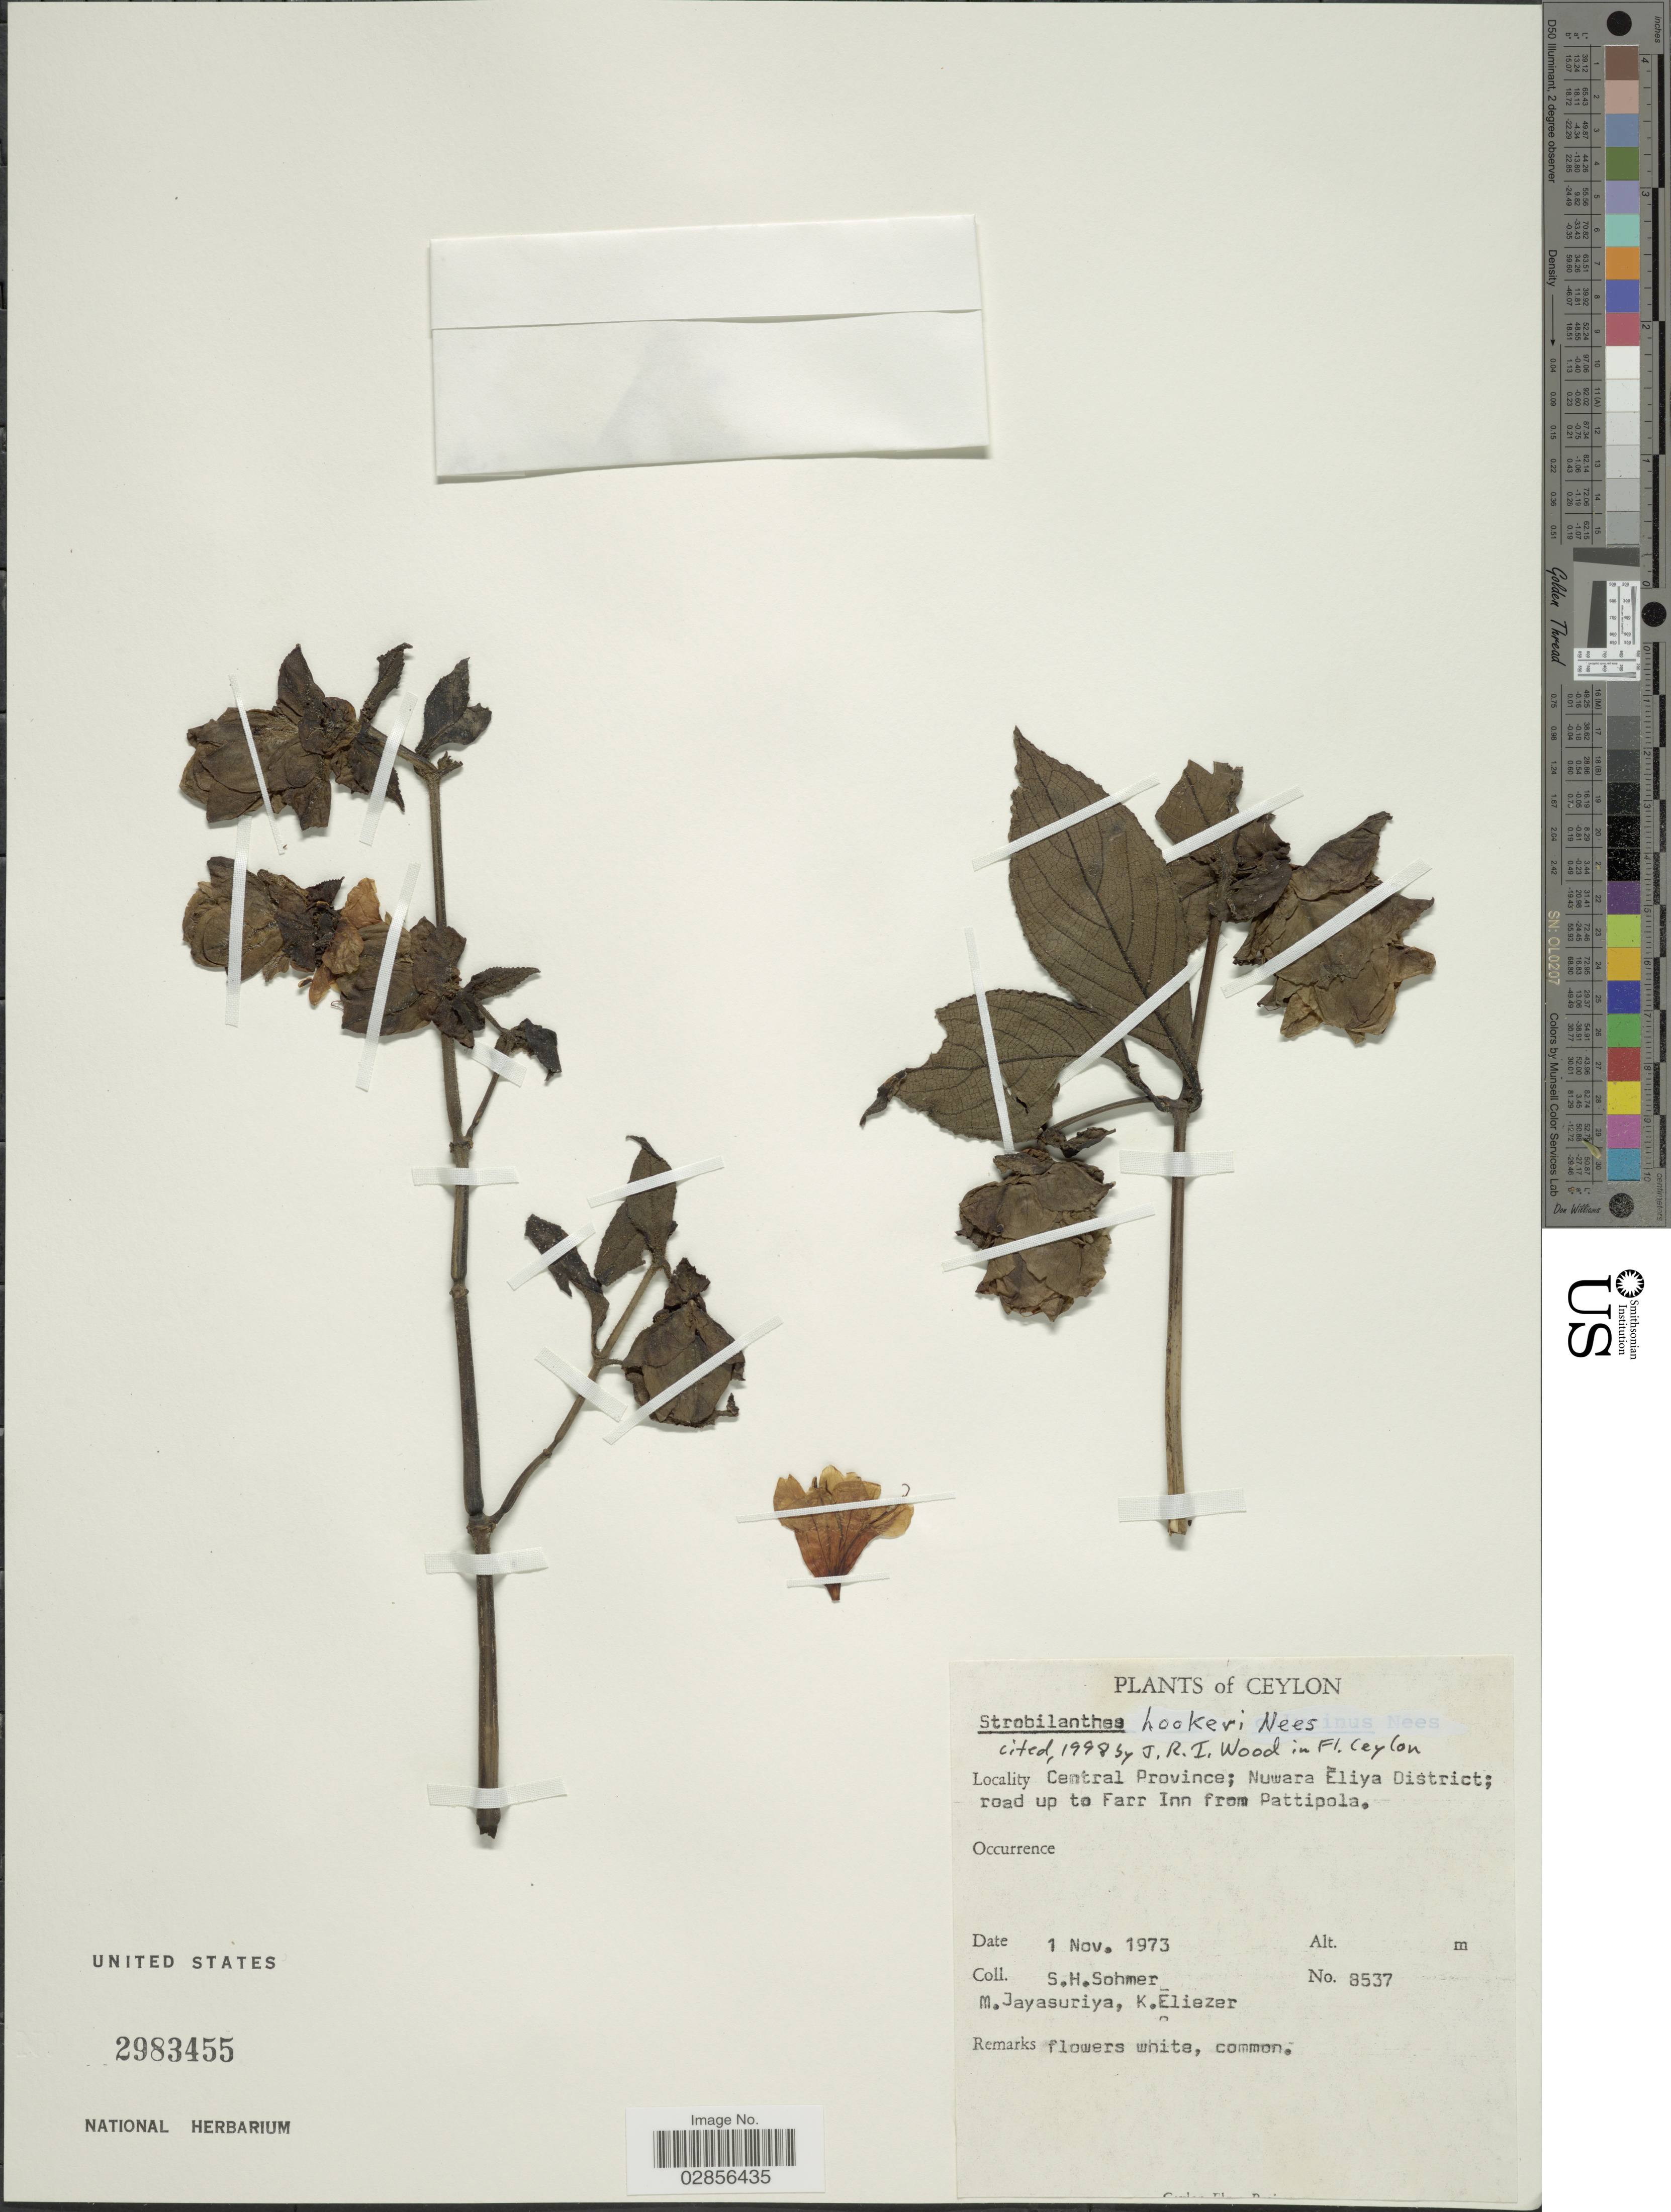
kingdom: Plantae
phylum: Tracheophyta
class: Magnoliopsida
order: Lamiales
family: Acanthaceae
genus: Strobilanthes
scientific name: Strobilanthes hookeri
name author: Nees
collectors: S. H. Sohmer, M. Jayasuriya & K. Eliezer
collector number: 8537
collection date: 1973-11-01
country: Sri Lanka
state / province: Central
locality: Ceylon. Nuwara Eliya District; road up to Farr Inn from Pattipola.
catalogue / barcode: US 2983455